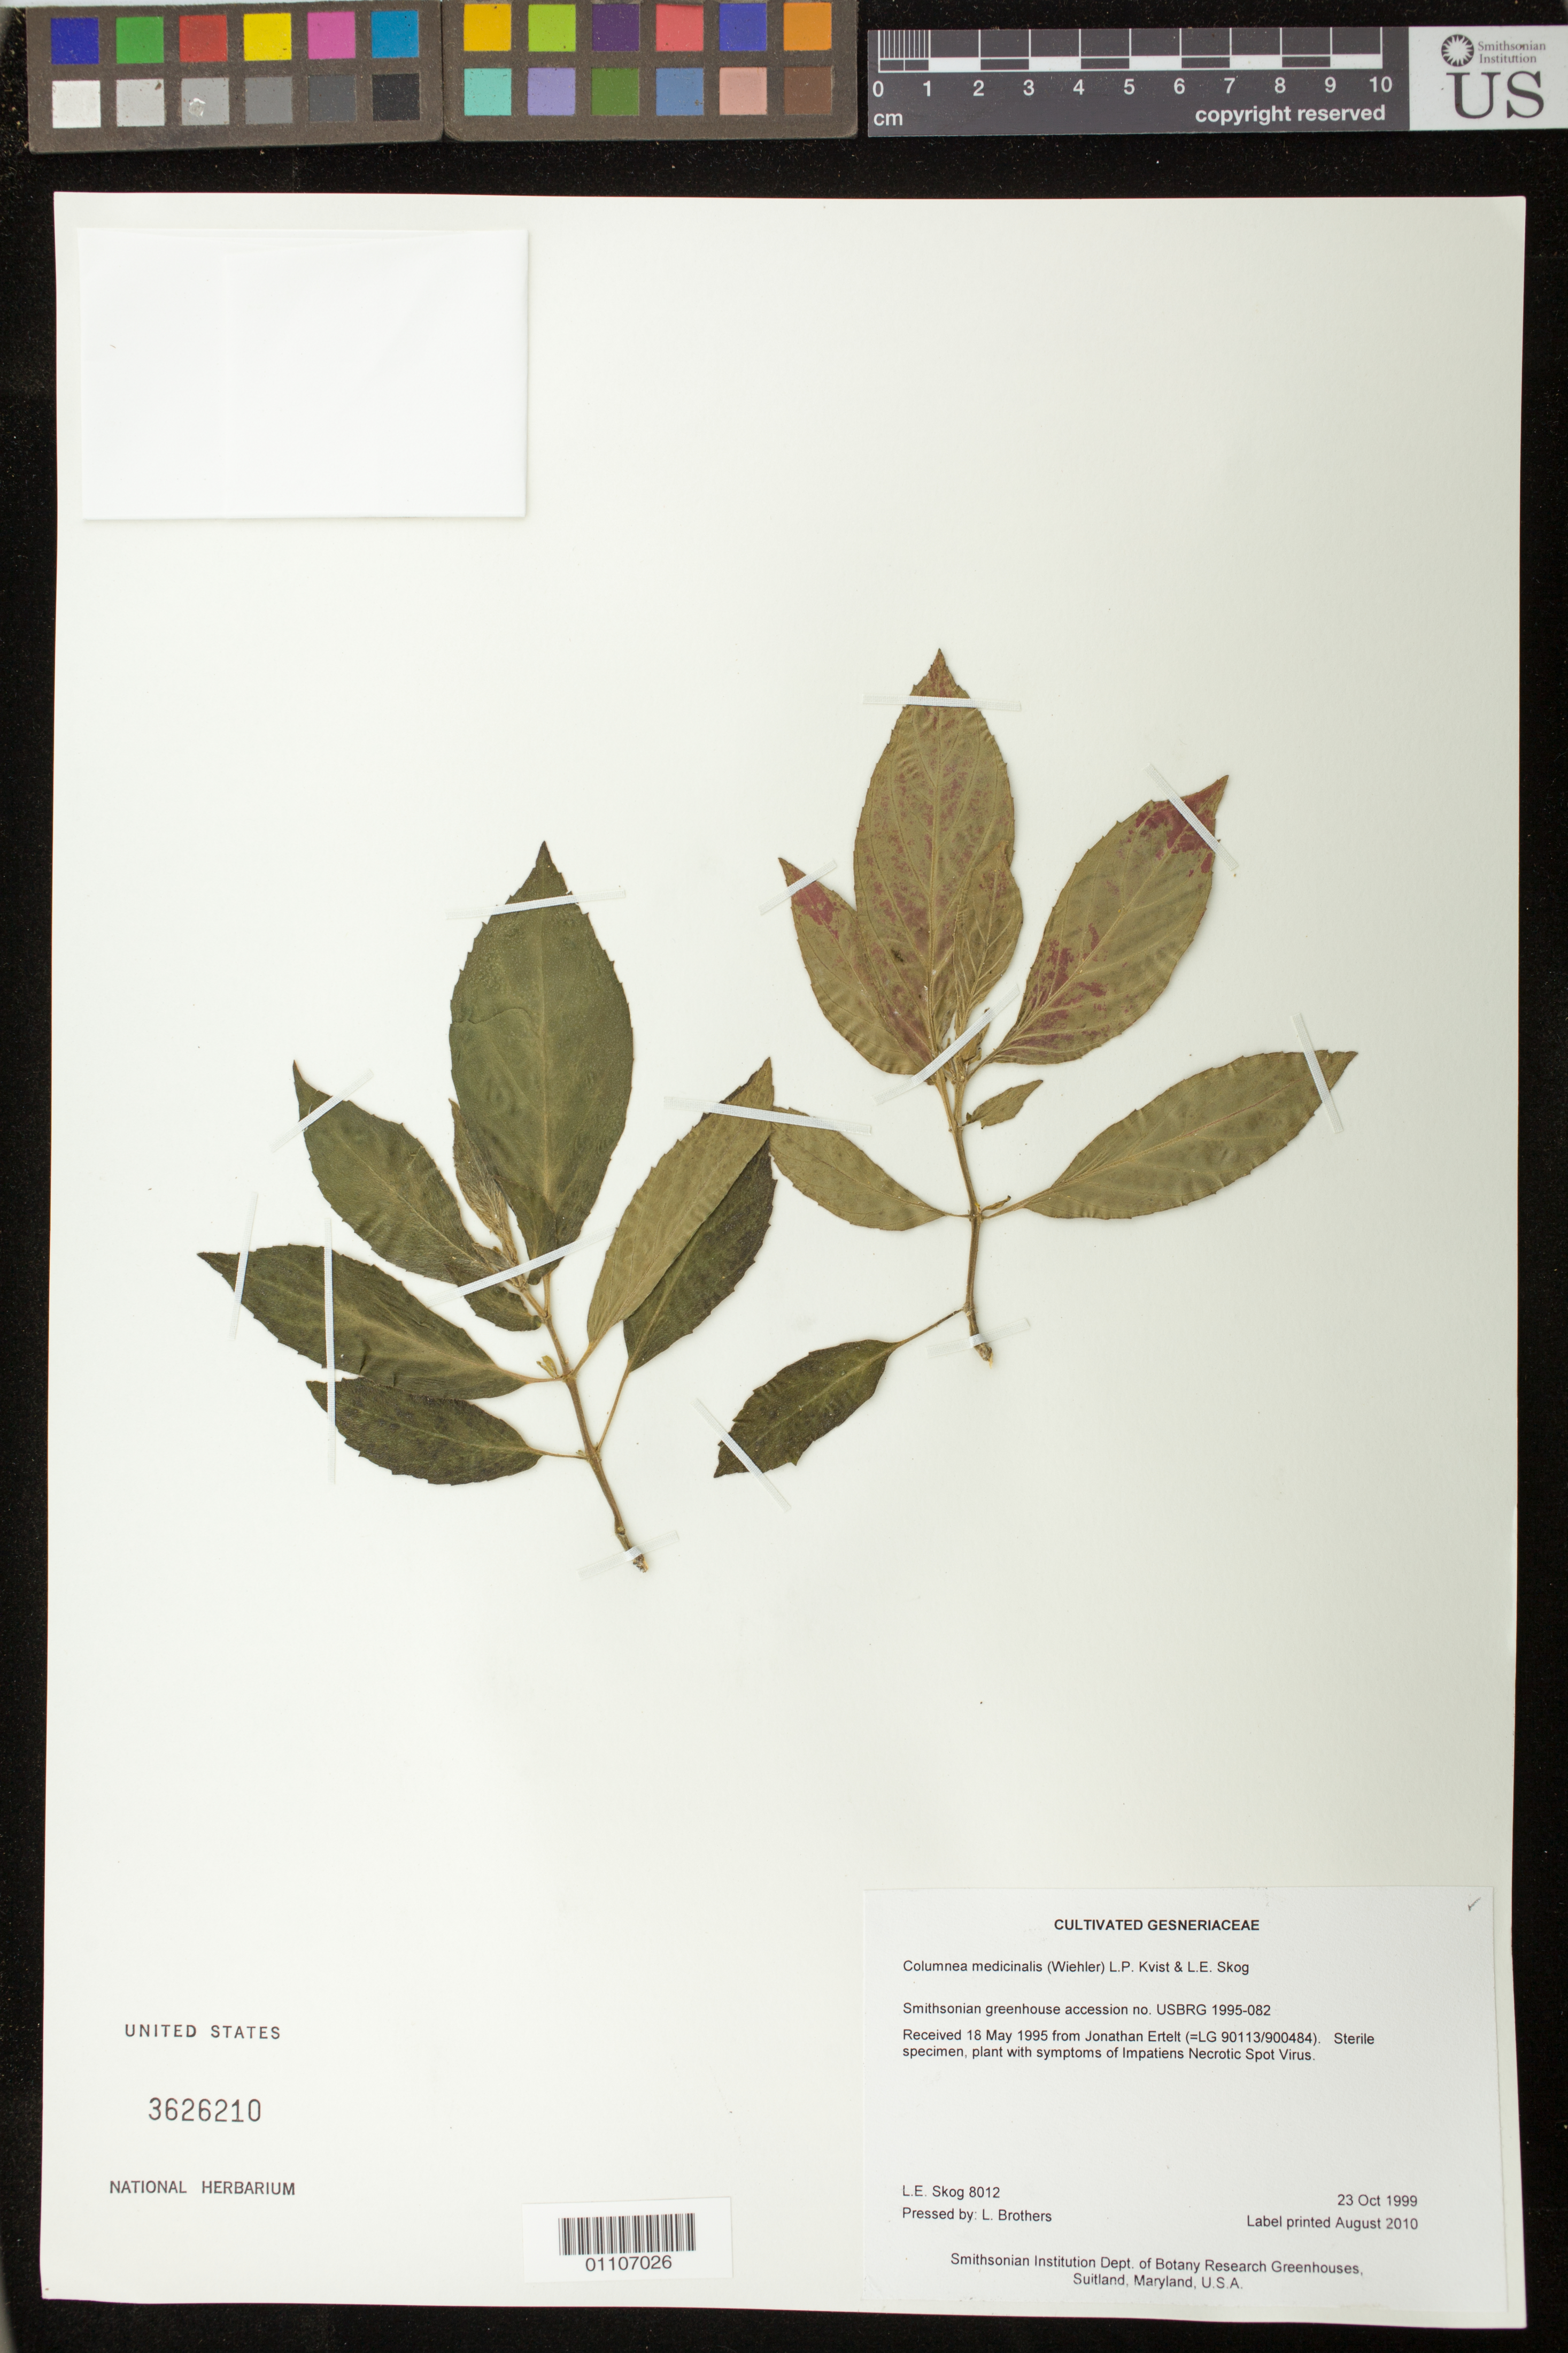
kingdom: Plantae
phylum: Tracheophyta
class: Magnoliopsida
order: Lamiales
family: Gesneriaceae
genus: Columnea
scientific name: Columnea medicinalis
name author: (Wiehler) L.E. Skog & L.P. Kvist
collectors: L. E. Skog & L. Brothers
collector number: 8012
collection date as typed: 23 Oct 1999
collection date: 1999-10-23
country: United States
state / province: Maryland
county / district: Prince George's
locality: Smithsonian Institution Dept. of Botany Research Greenhouses, Suitland, Maryland, U.S.A.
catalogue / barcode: US 3626210